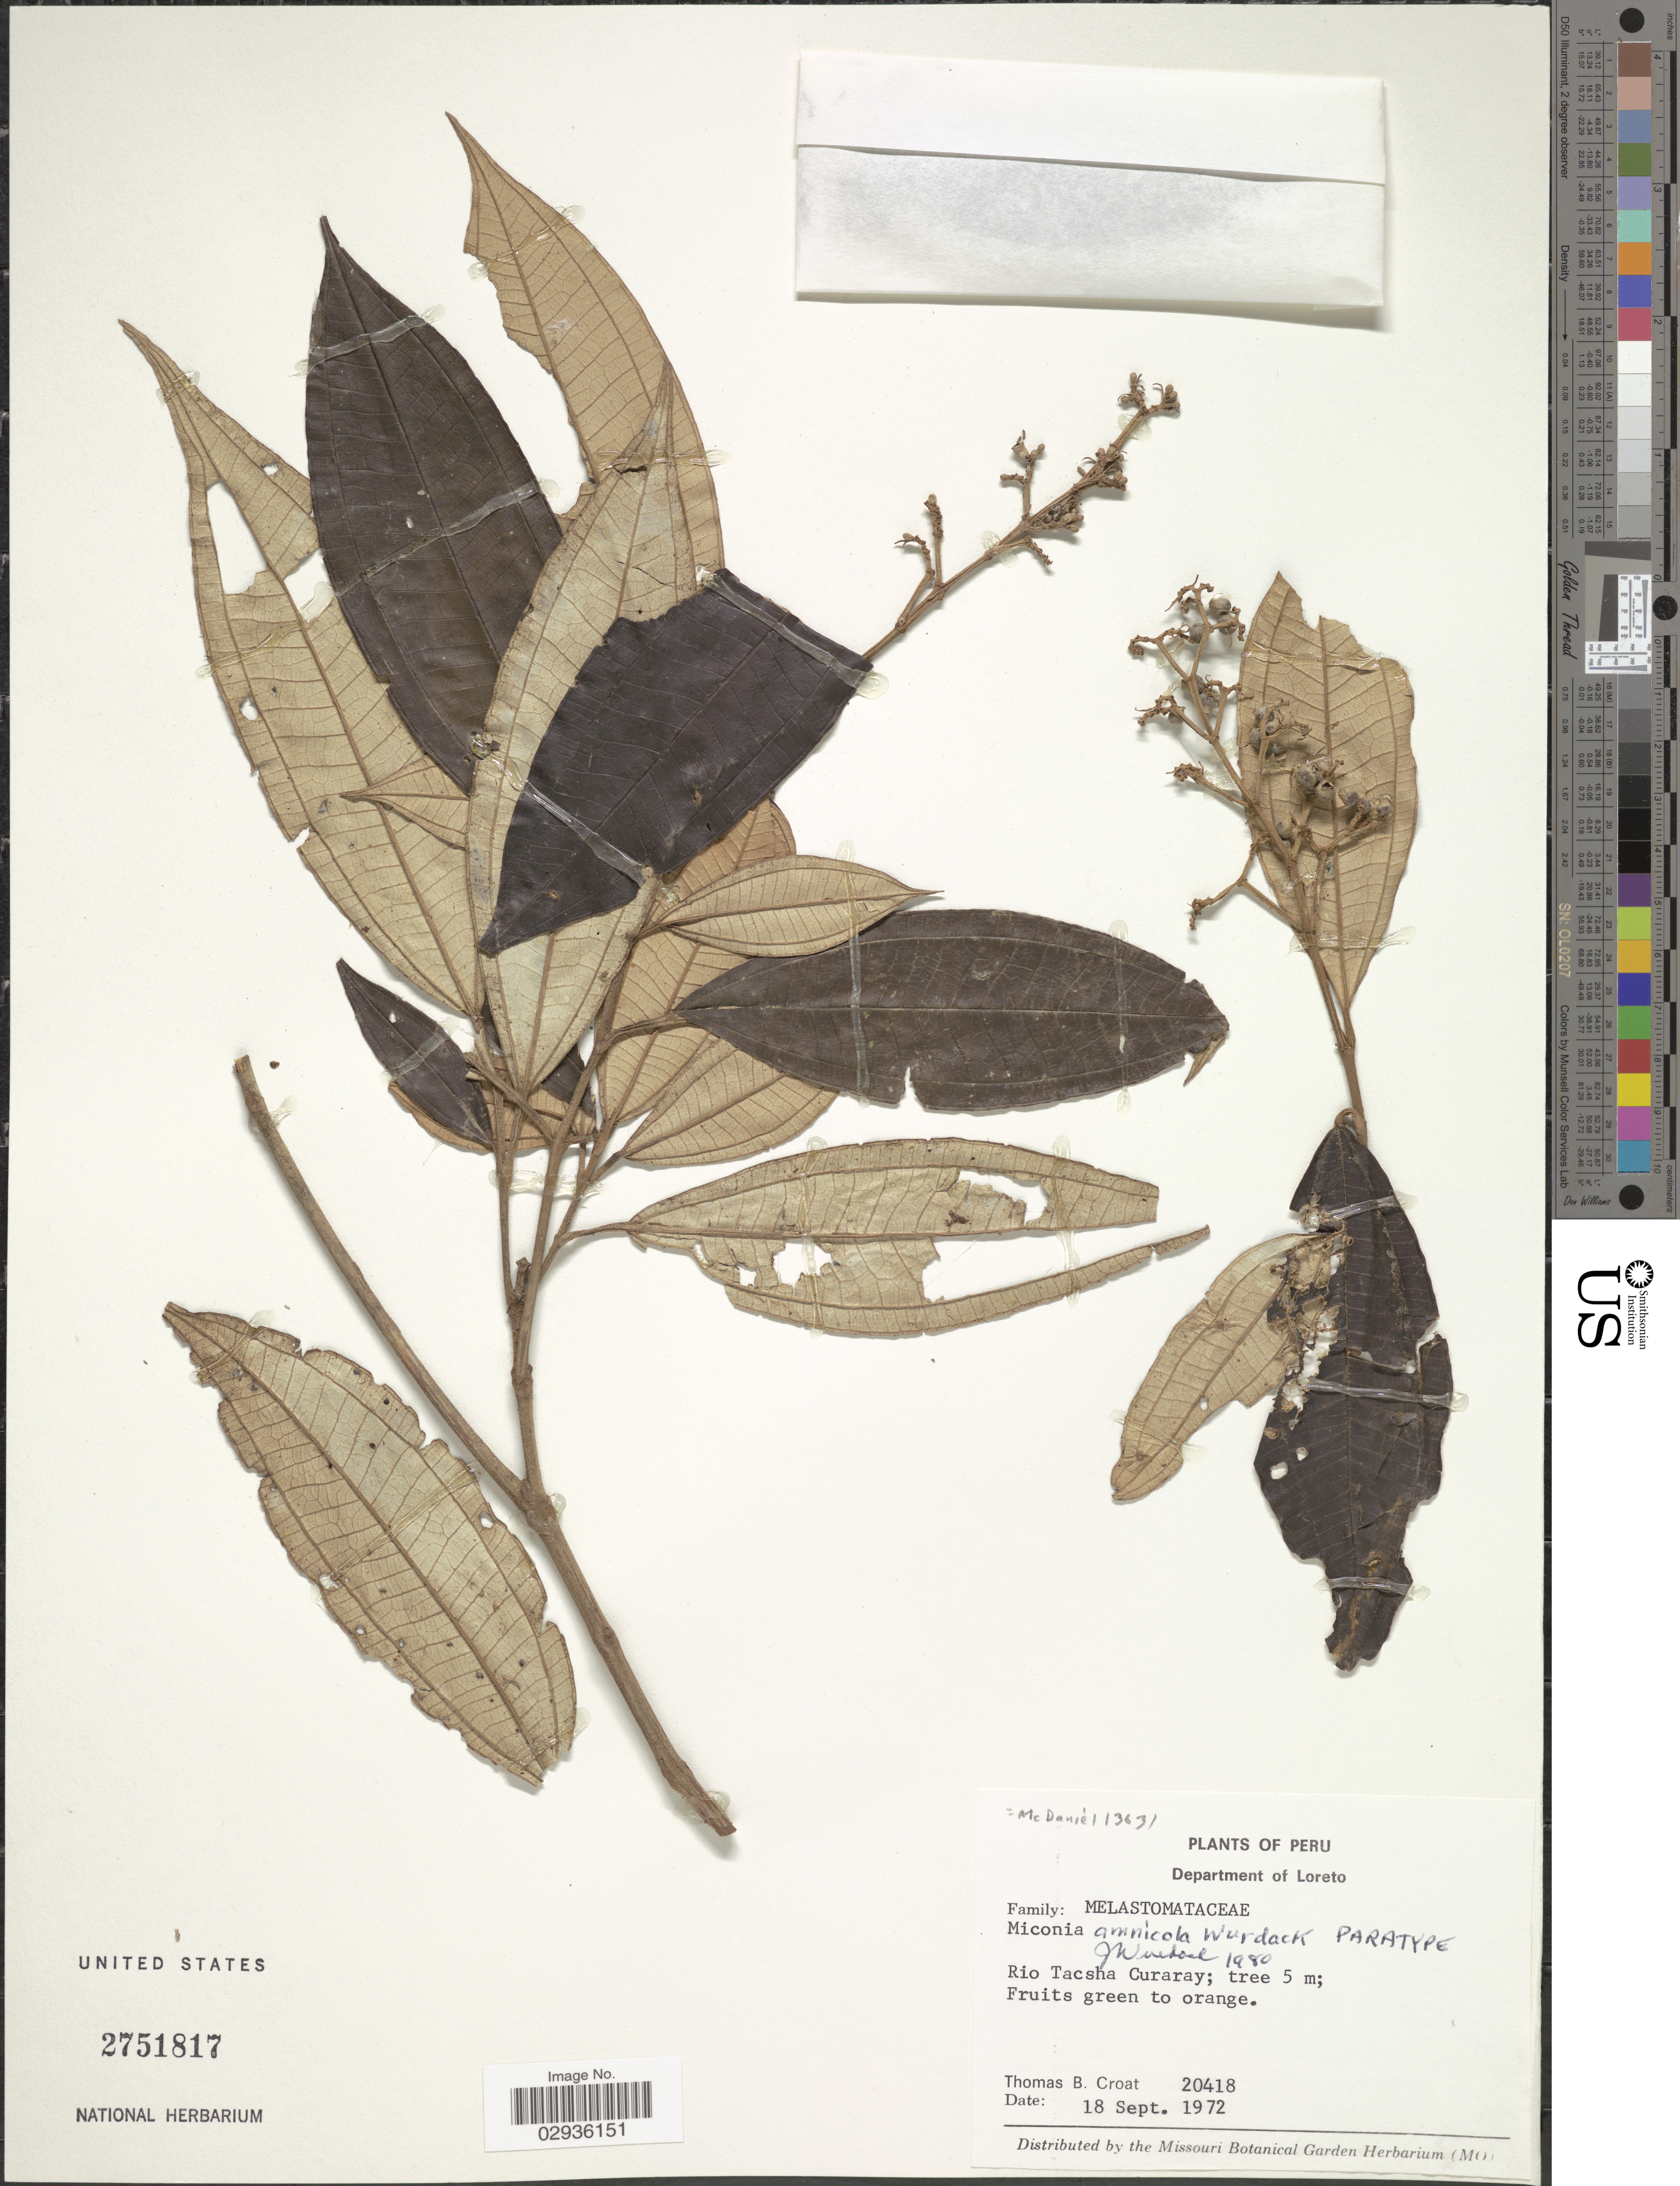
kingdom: Plantae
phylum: Tracheophyta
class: Magnoliopsida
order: Myrtales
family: Melastomataceae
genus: Miconia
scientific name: Miconia amnicola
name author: Wurdack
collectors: T. B. Croat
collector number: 20418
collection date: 1972-09-18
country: Peru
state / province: Loreto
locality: Department of Loreto. Rio Tacsha Curaray.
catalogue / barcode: US 2751817